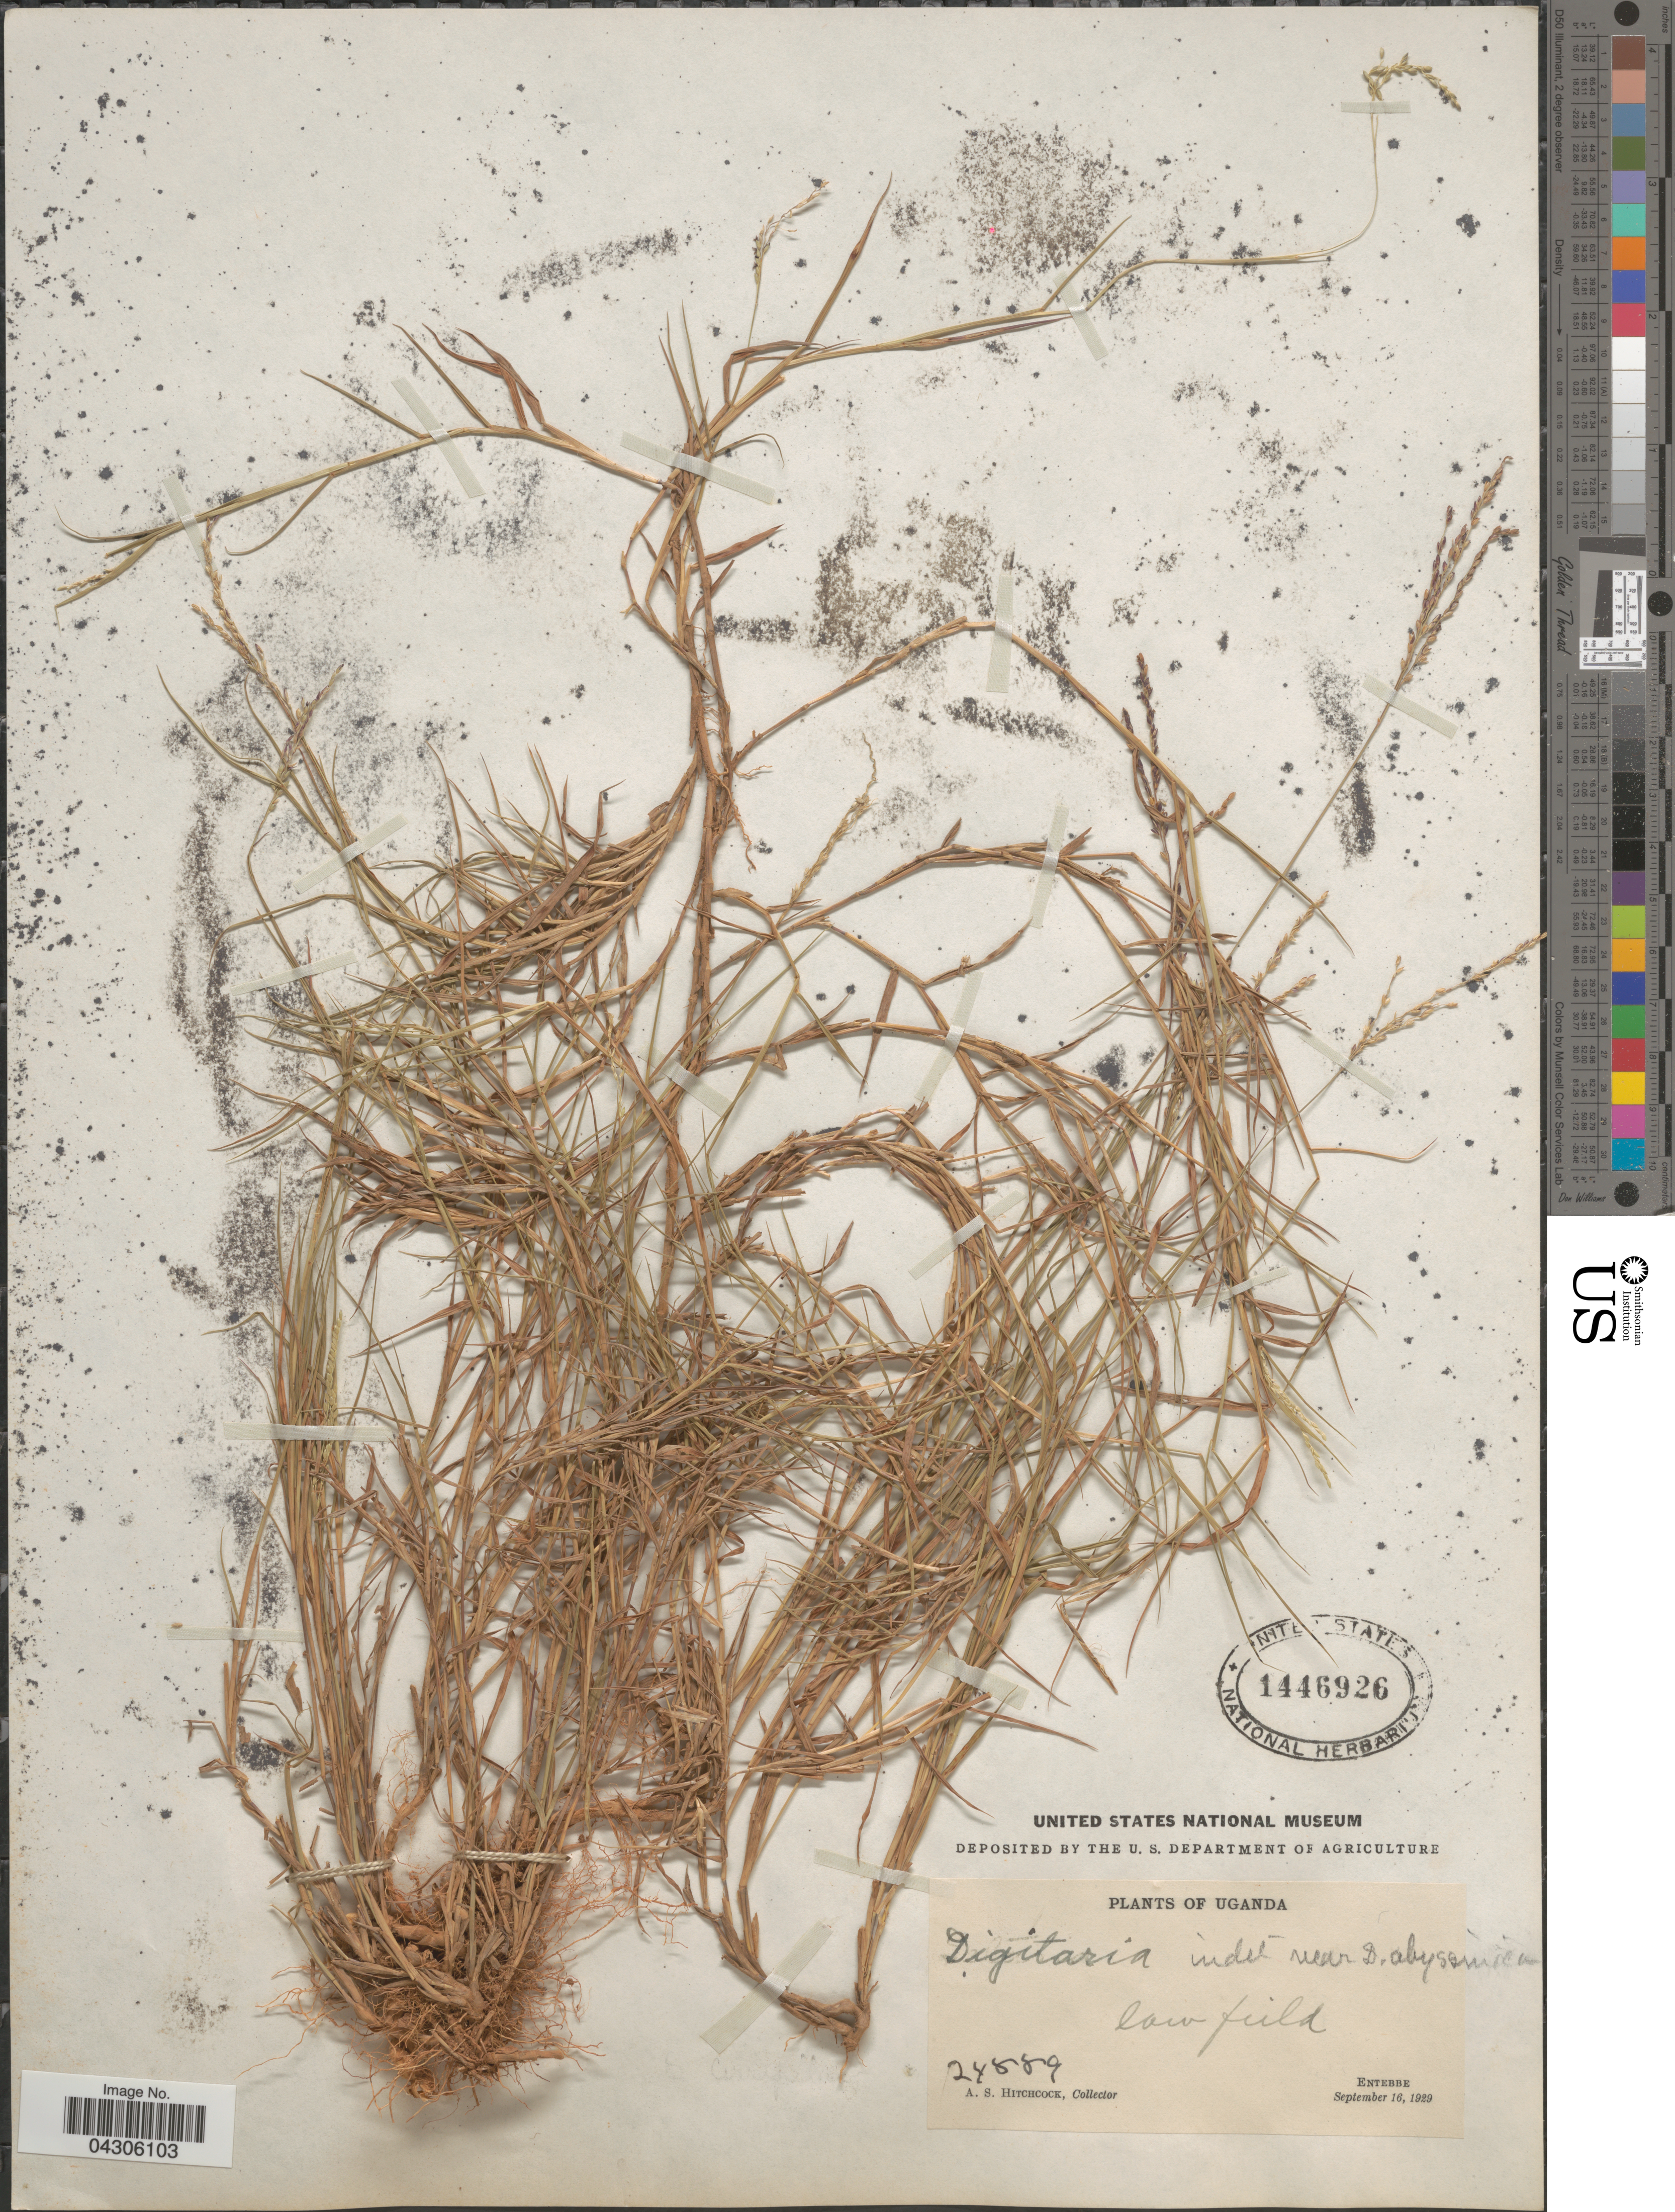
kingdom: Plantae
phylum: Tracheophyta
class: Liliopsida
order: Poales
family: Poaceae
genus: Digitaria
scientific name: Digitaria sp.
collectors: A. S. Hitchcock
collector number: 24889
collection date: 1929-09-16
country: Uganda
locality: Entebbe.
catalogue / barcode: US 1446926